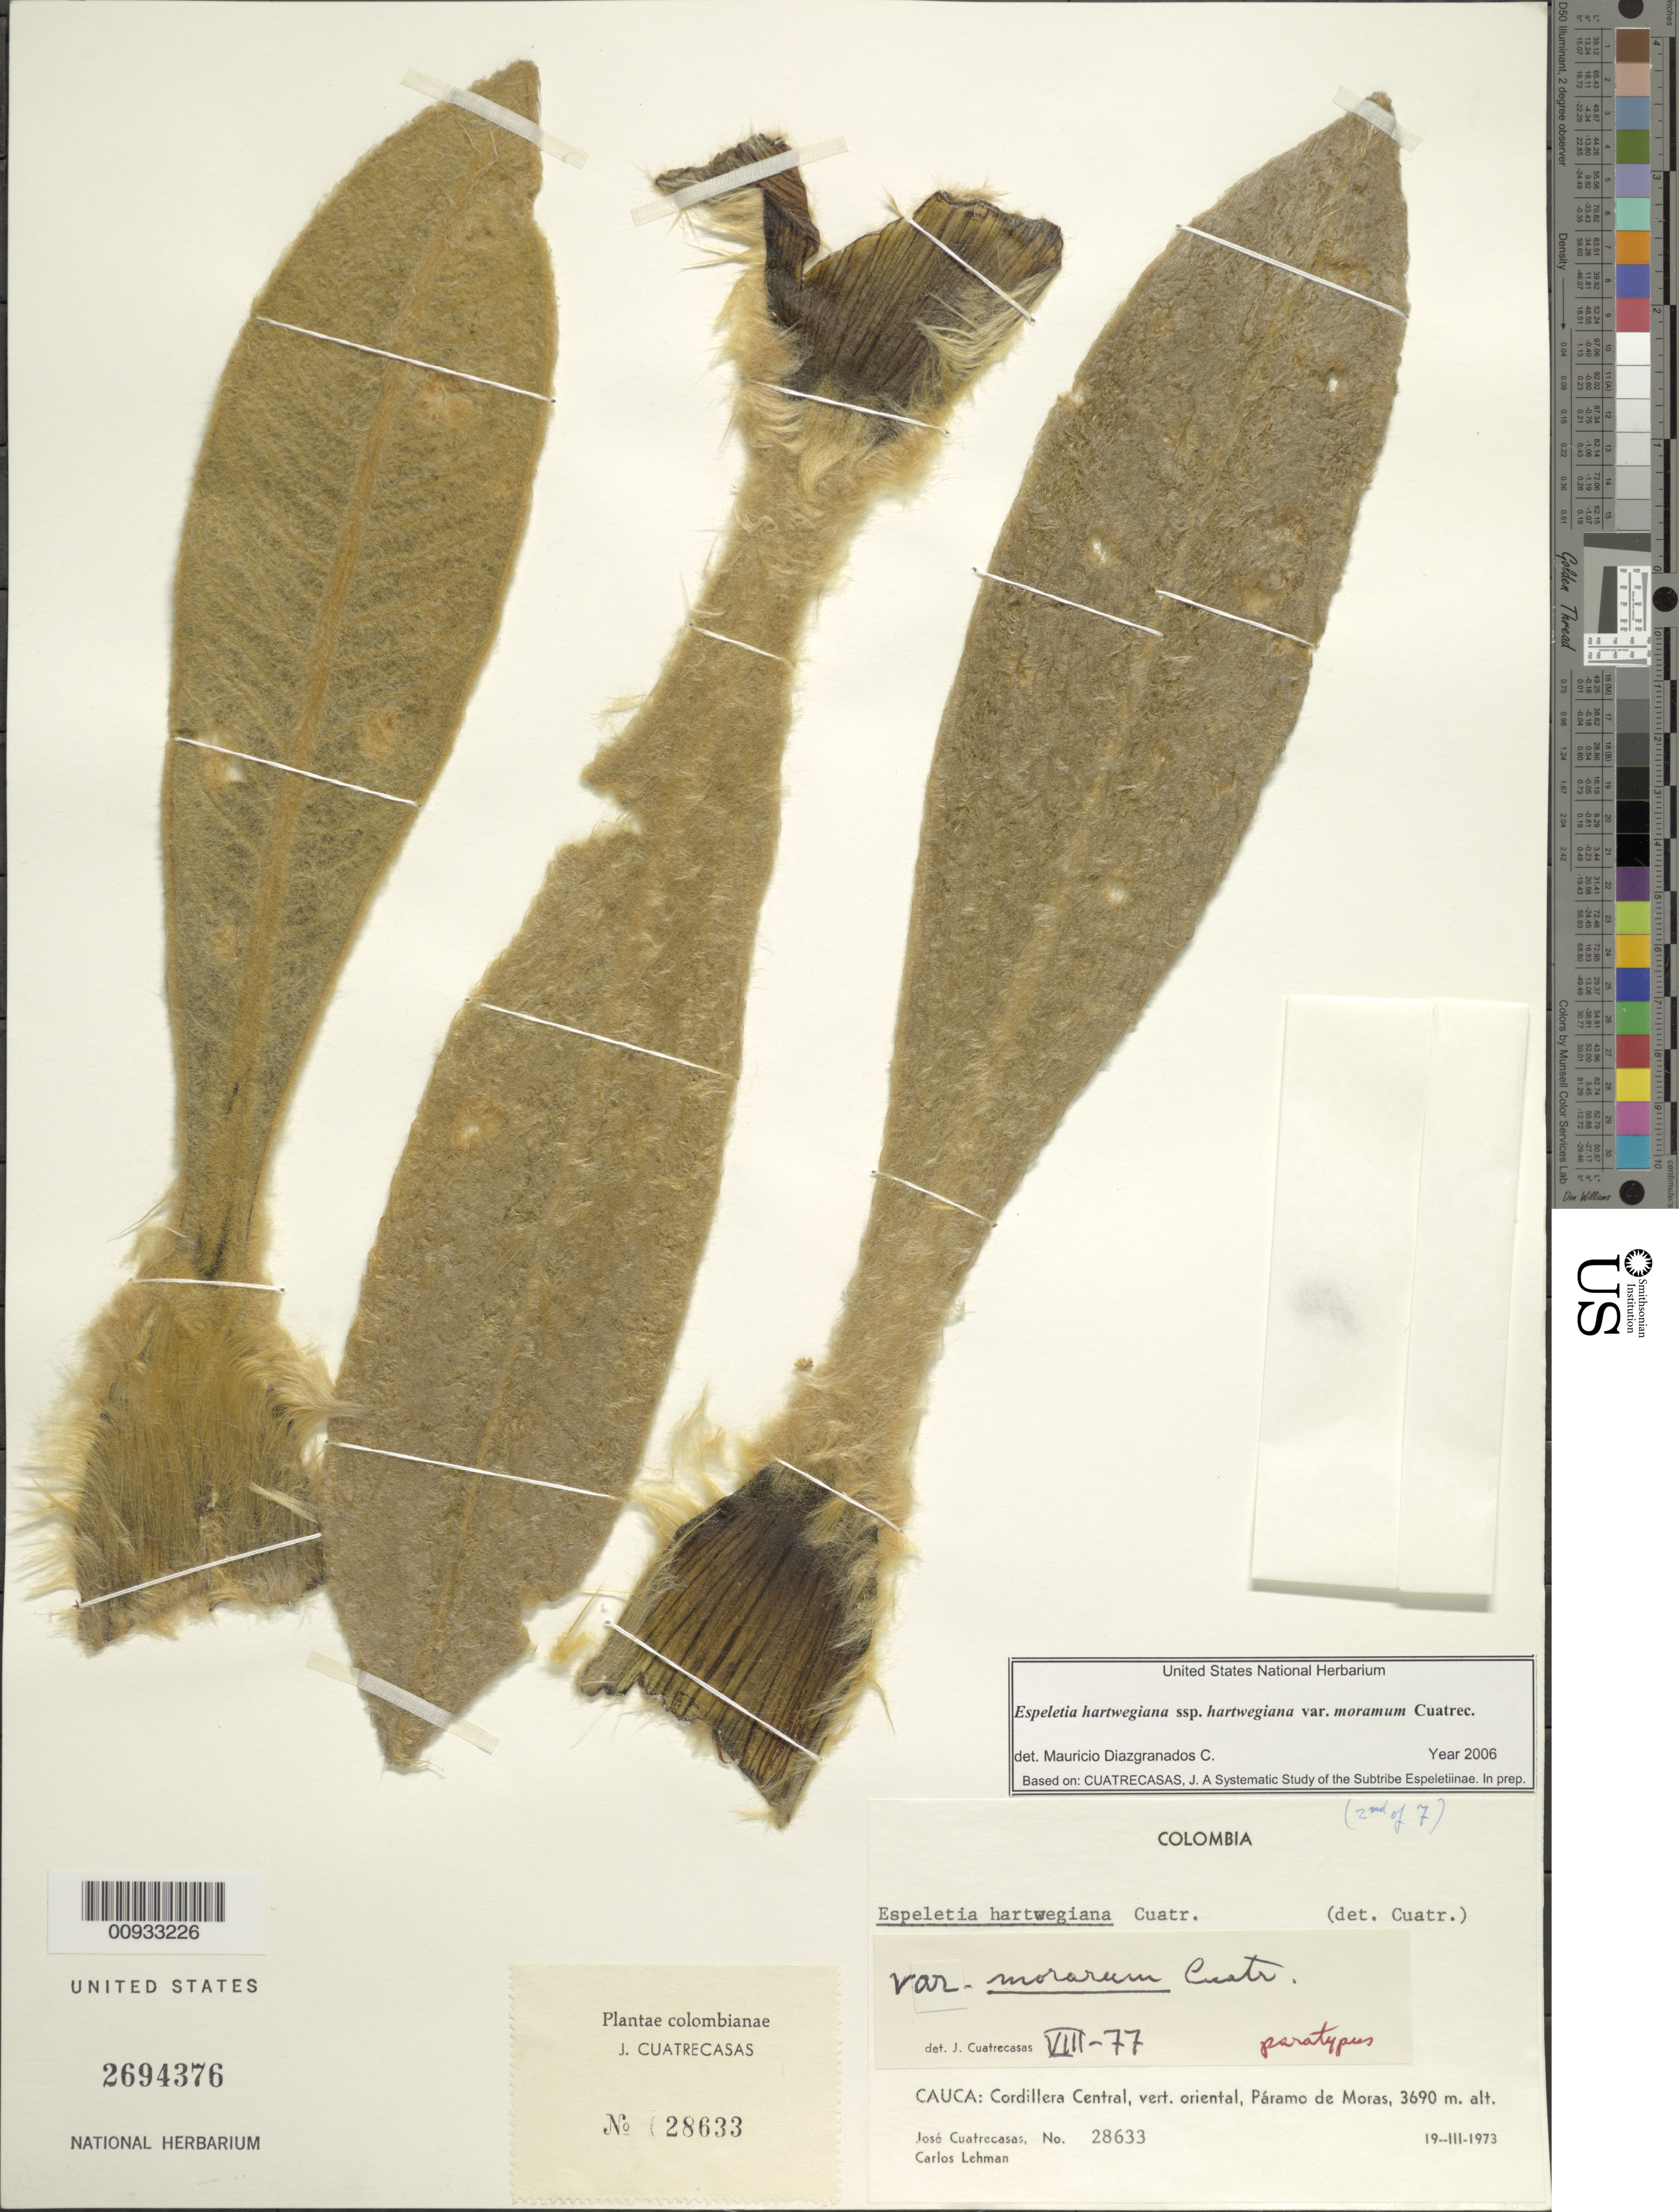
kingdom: Plantae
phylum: Tracheophyta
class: Magnoliopsida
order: Asterales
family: Asteraceae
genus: Espeletia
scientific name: Espeletia hartwegiana var. morarum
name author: Cuatrec.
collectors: J. Cuatrecasas & C. Lehman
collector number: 28633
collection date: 1973-03-19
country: Colombia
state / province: Cauca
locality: Cordillera Central, vert. oriental, Paramo de Moras.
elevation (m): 3690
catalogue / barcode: US 2694376